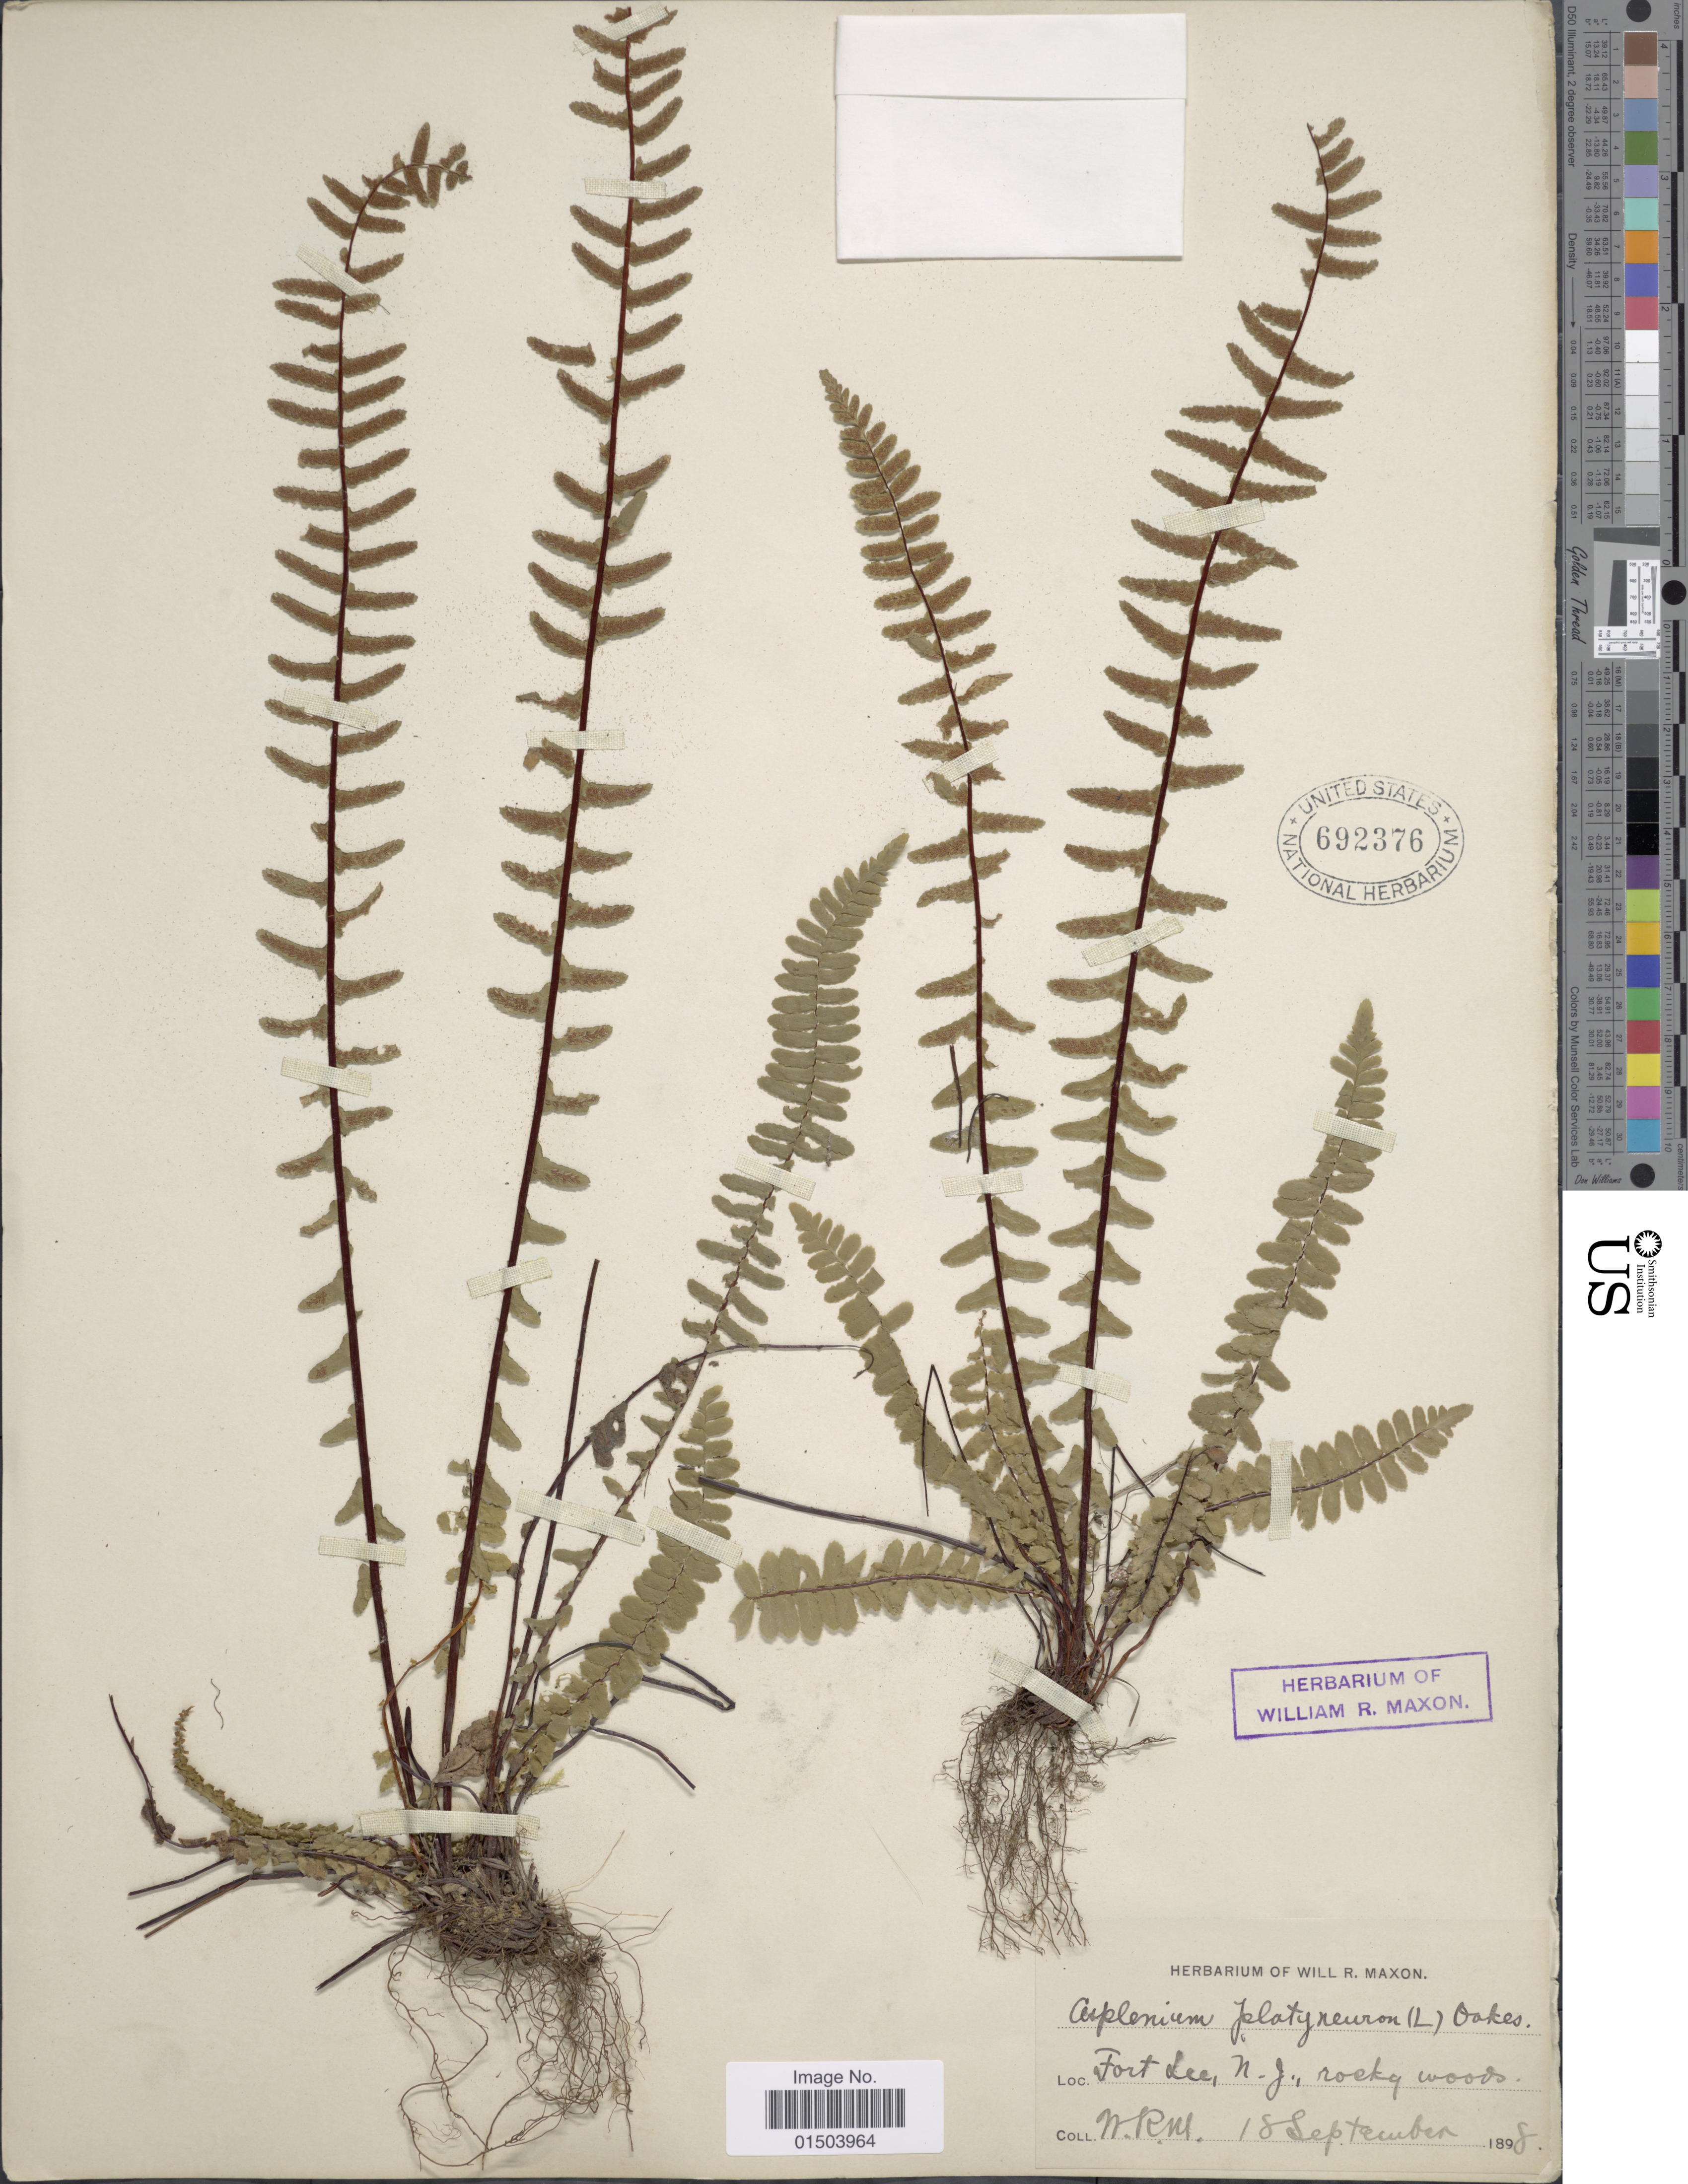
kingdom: Plantae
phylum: Tracheophyta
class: Polypodiopsida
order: Polypodiales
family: Aspleniaceae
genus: Asplenium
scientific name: Asplenium platyneuron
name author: (L.) Britton, Stearns & Poggenb.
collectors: W. R. Maxon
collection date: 1898-09-18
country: United States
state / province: New Jersey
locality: Fort Lee.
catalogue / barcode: US 692376